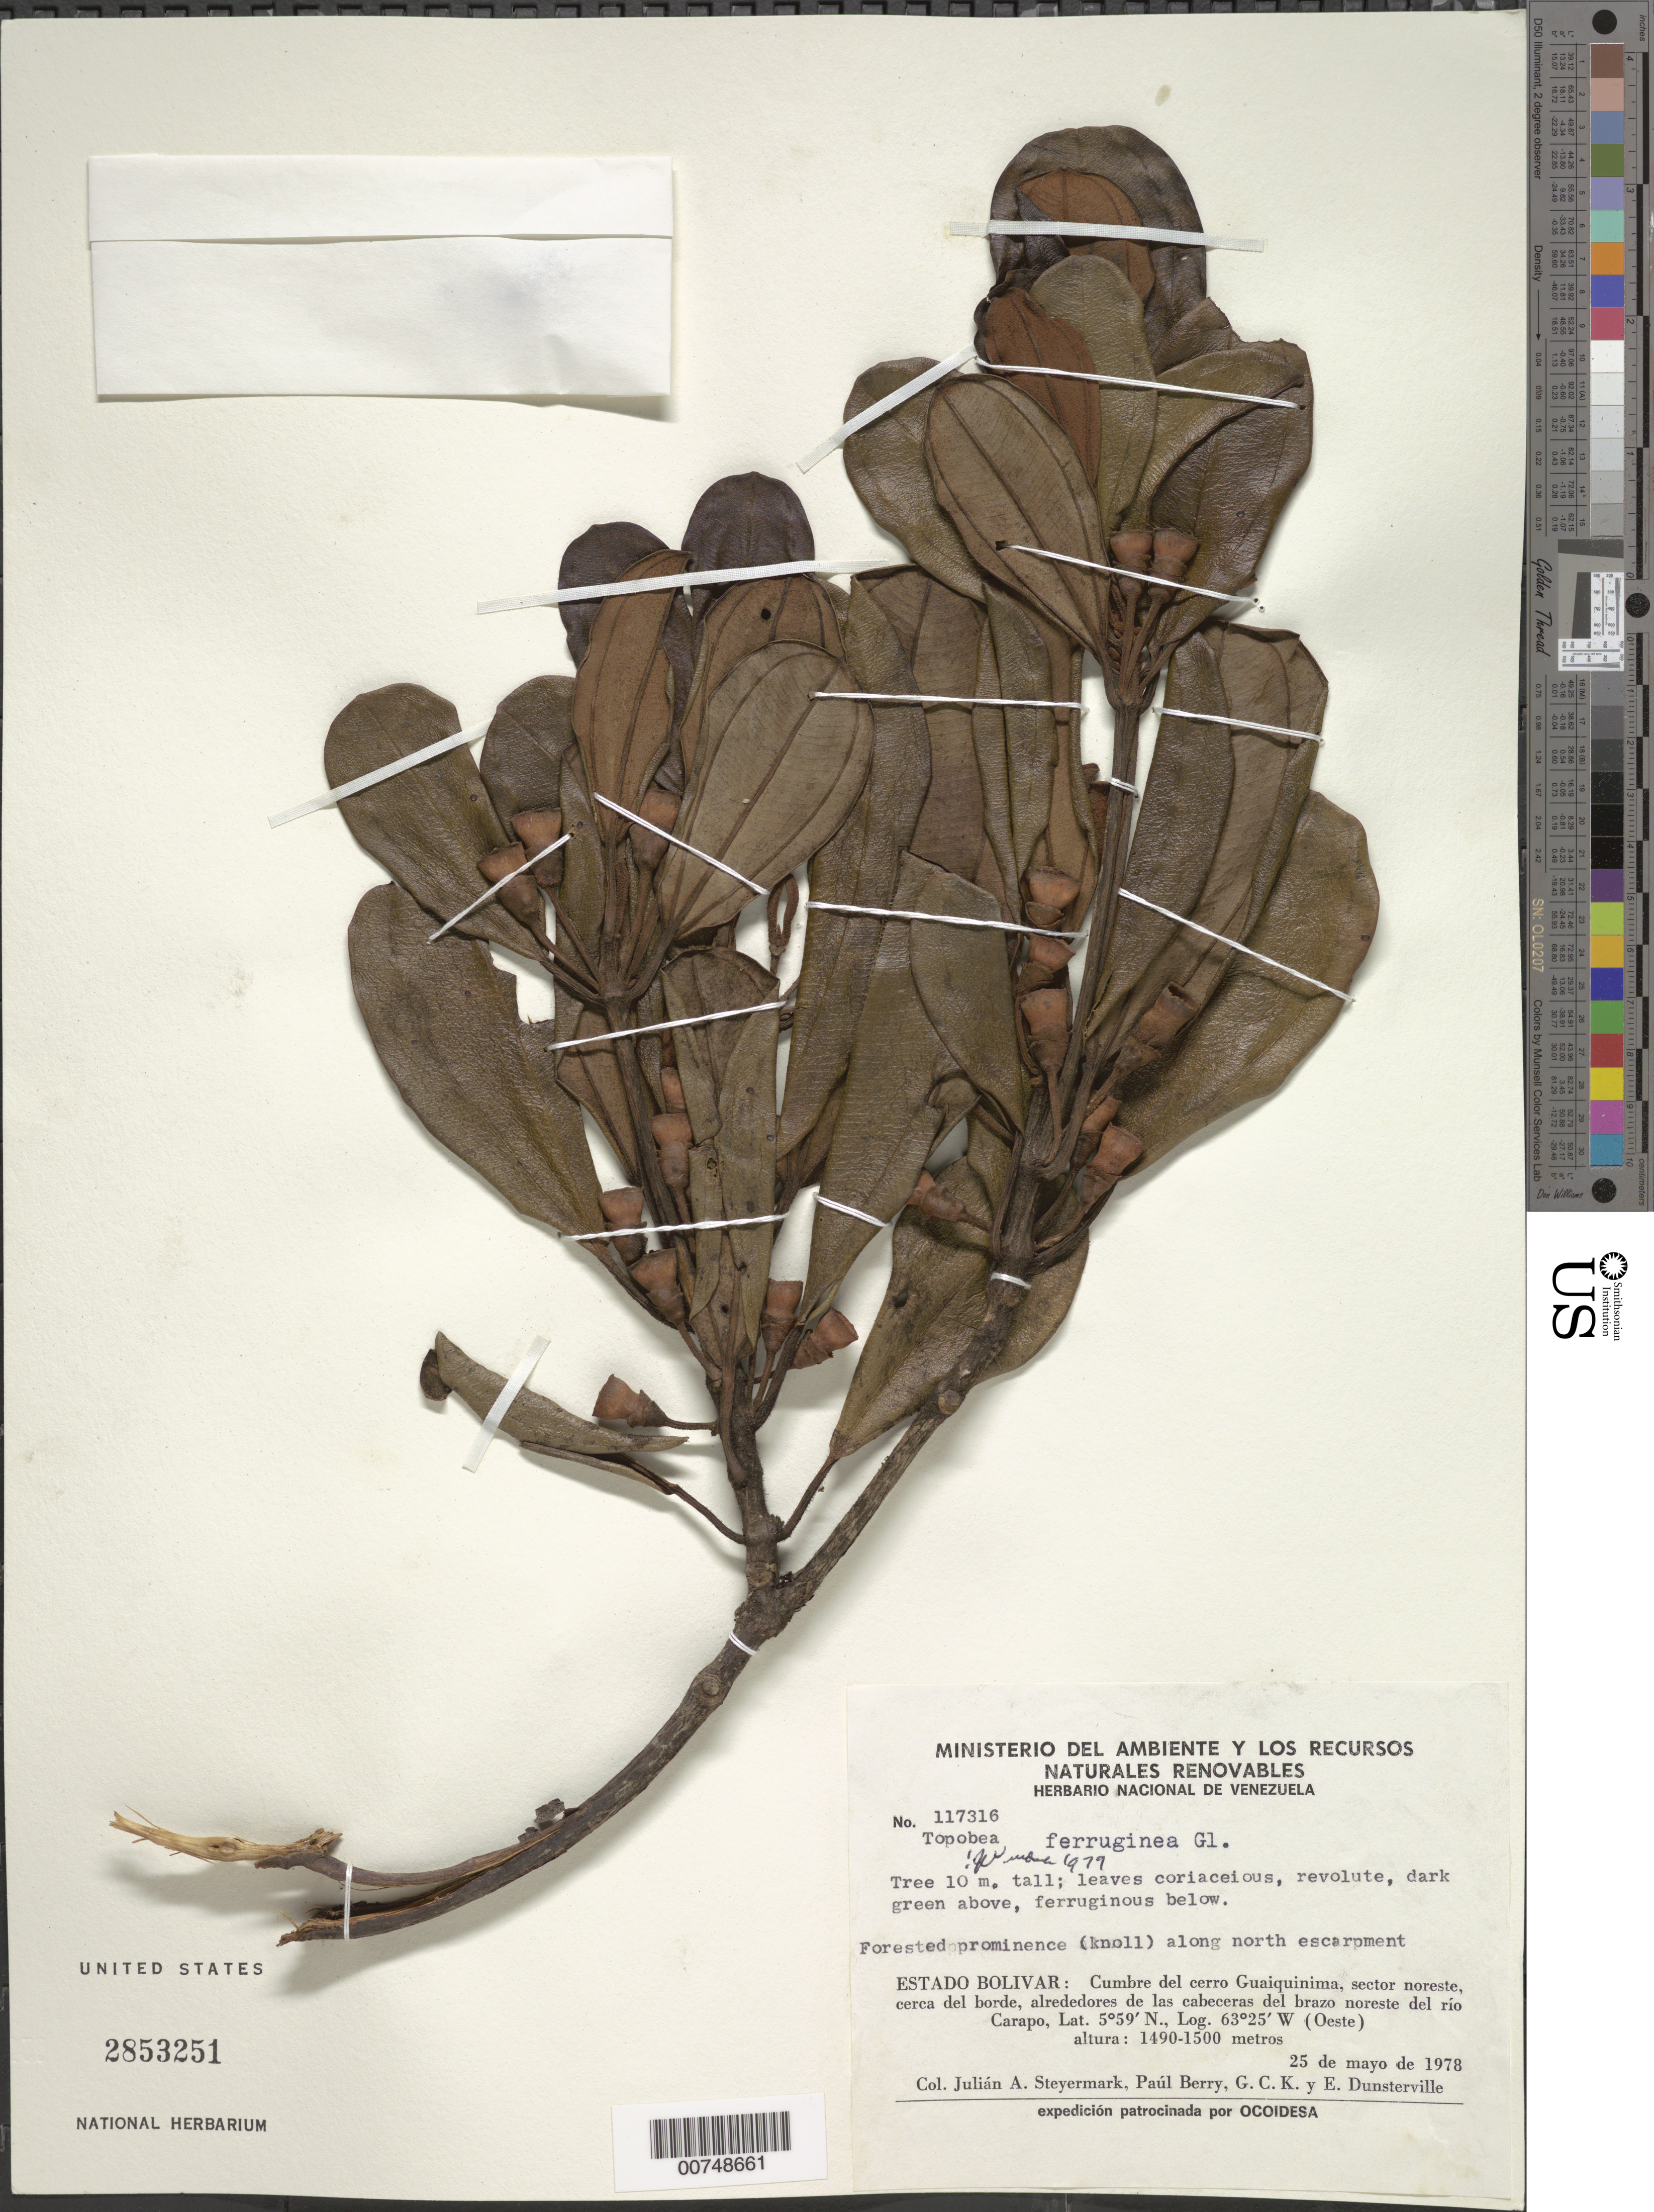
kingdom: Plantae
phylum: Tracheophyta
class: Magnoliopsida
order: Myrtales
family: Melastomataceae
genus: Topobea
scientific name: Topobea ferruginea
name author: Gleason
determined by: Wurdack, John J., (US), US (UNITED STATES)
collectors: J. Steyermark, P. Berry, G. C. K. Dunsterville & E. Dunsterville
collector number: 117316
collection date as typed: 25-May-78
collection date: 1978-05-25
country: Venezuela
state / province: Bolívar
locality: Cerro Guaiquinima; sector noreste, cerca del borde, alrededores de las cabeceras del brazo noreste del río Carapo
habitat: Forested prominence (knoll) along north escarpment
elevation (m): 1490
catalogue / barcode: US 2853251